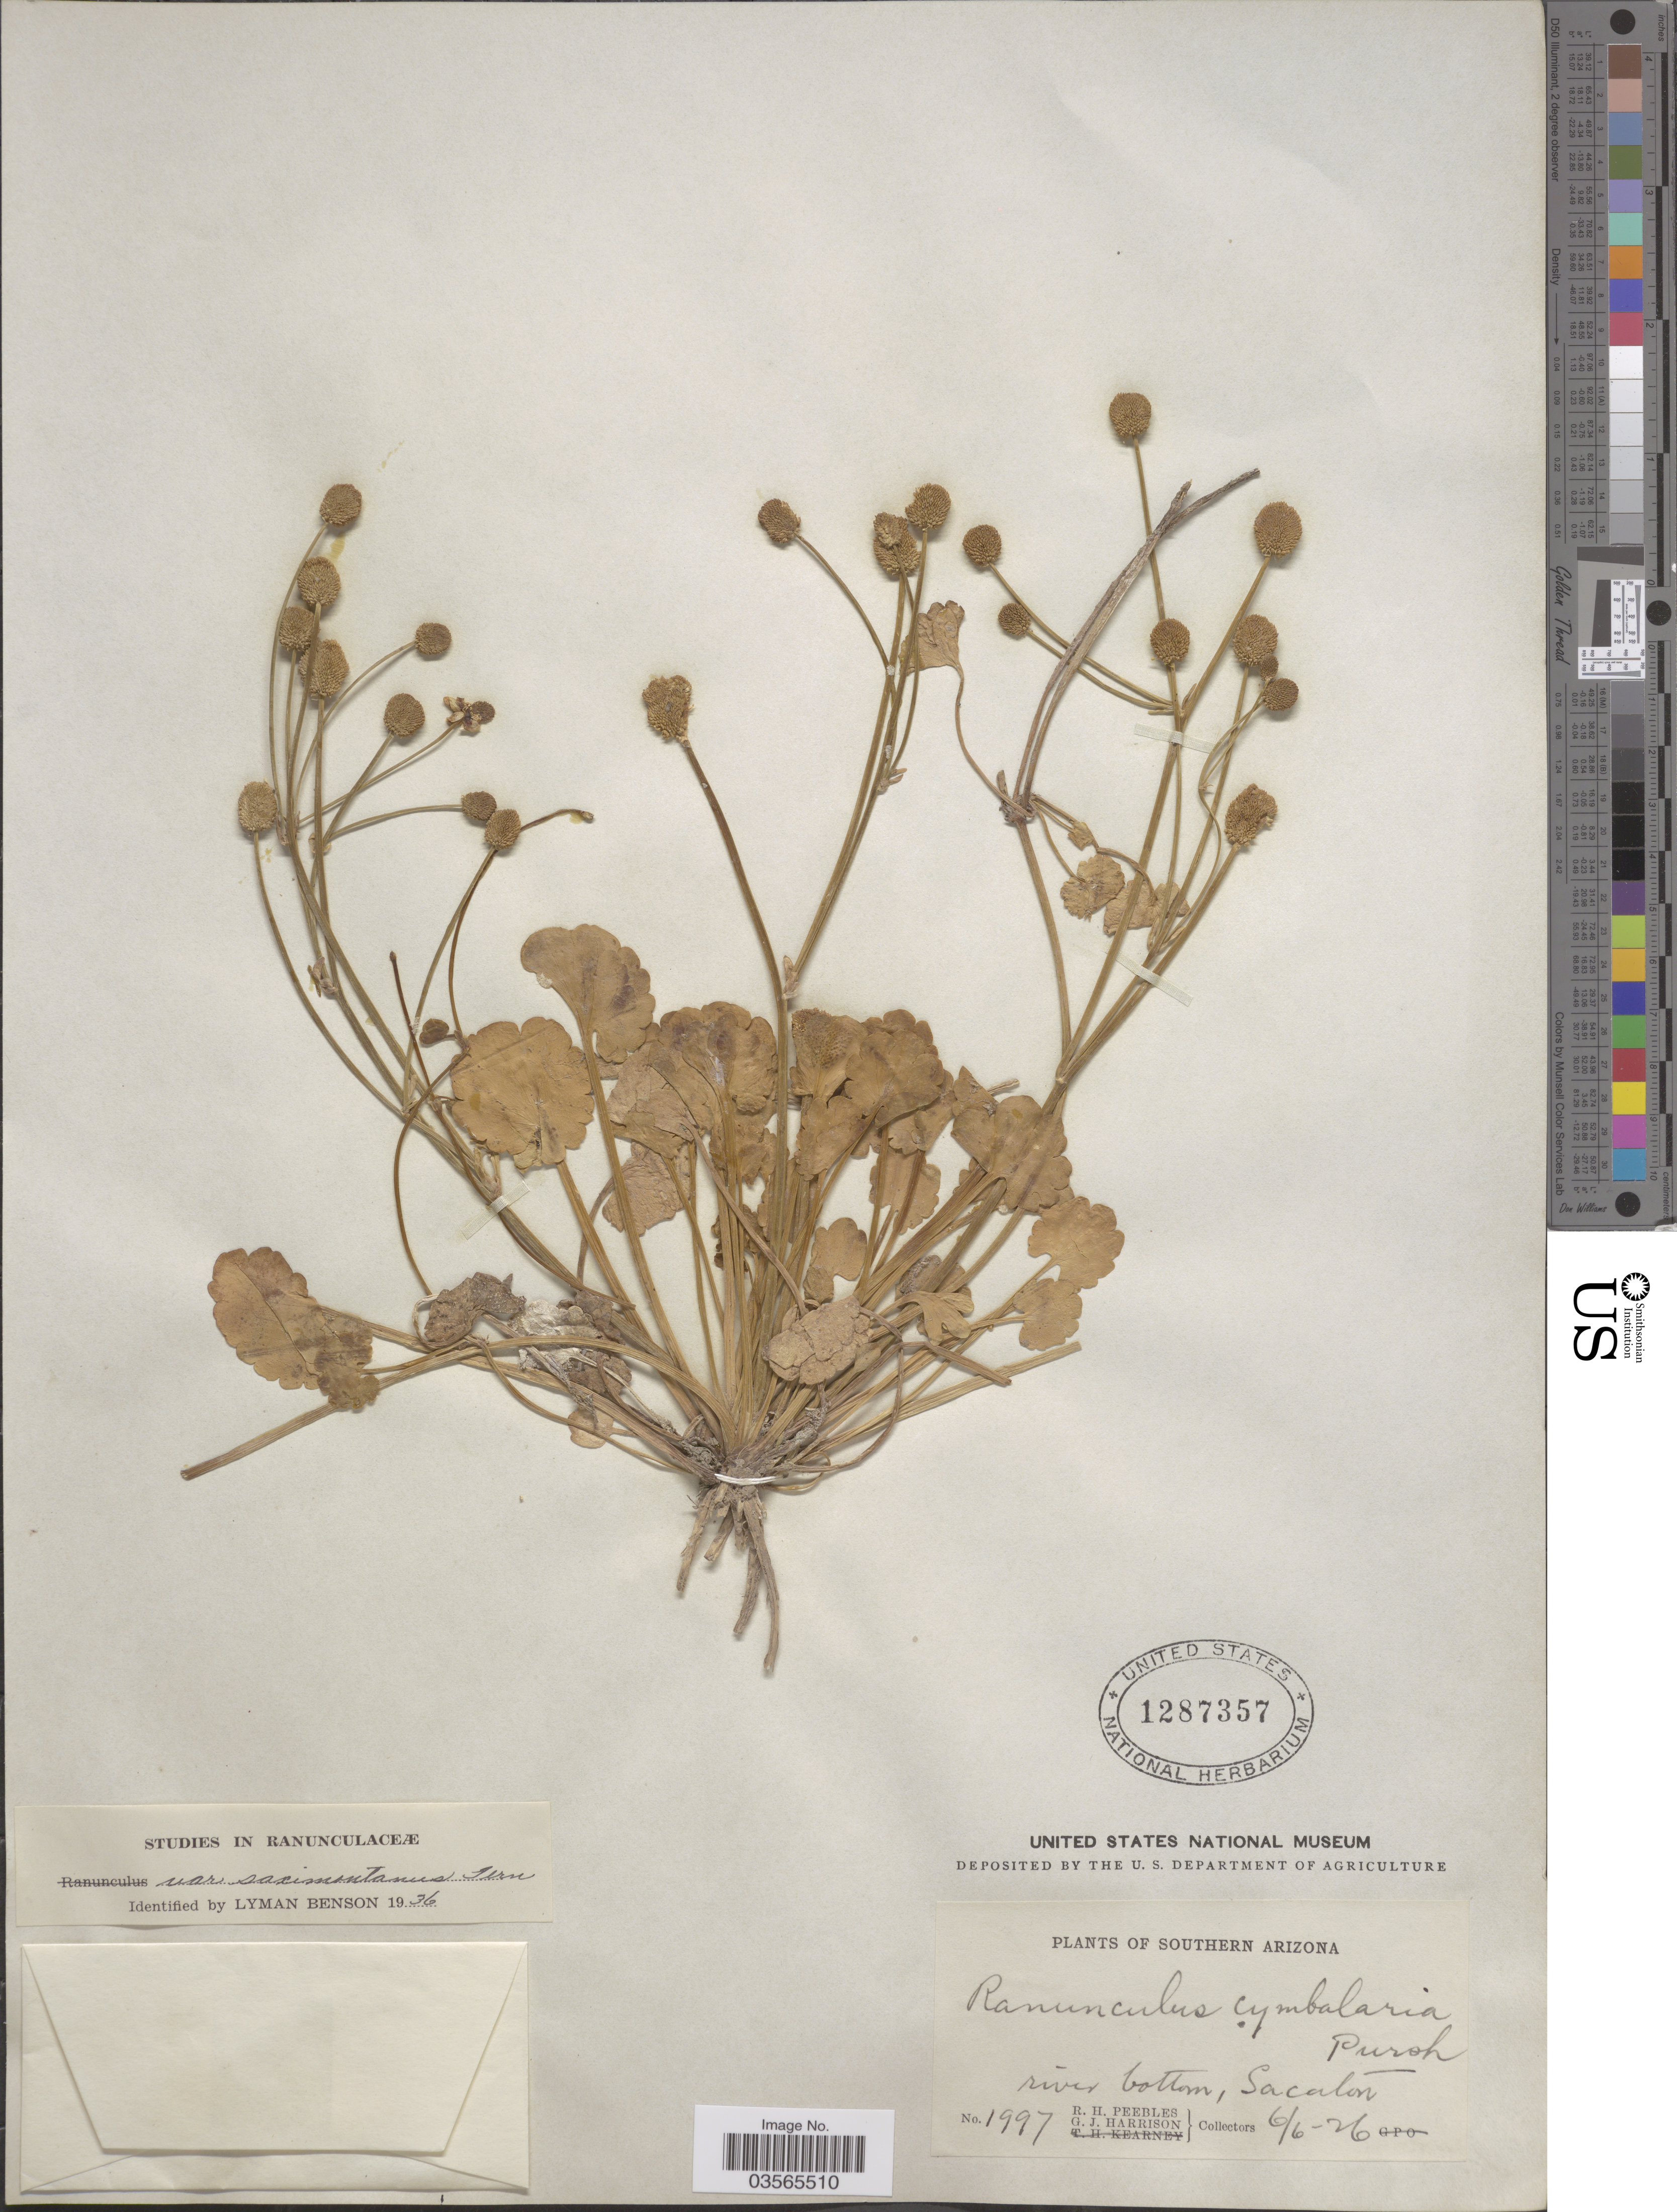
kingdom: Plantae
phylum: Tracheophyta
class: Magnoliopsida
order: Ranunculales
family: Ranunculaceae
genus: Halerpestes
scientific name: Halerpestes cymbalaria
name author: (Pursh) Greene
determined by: Strong, M. T., (US), Smithsonian Institution - National Museum of Natural History (UNITED STATES)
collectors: R. H. Peebles & G. J. Harrison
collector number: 1997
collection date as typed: Transcribed d/m/y: 6/6/26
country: United States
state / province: Arizona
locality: Southern Arizona. river bottom, Sacaton.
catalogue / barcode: US 1287357